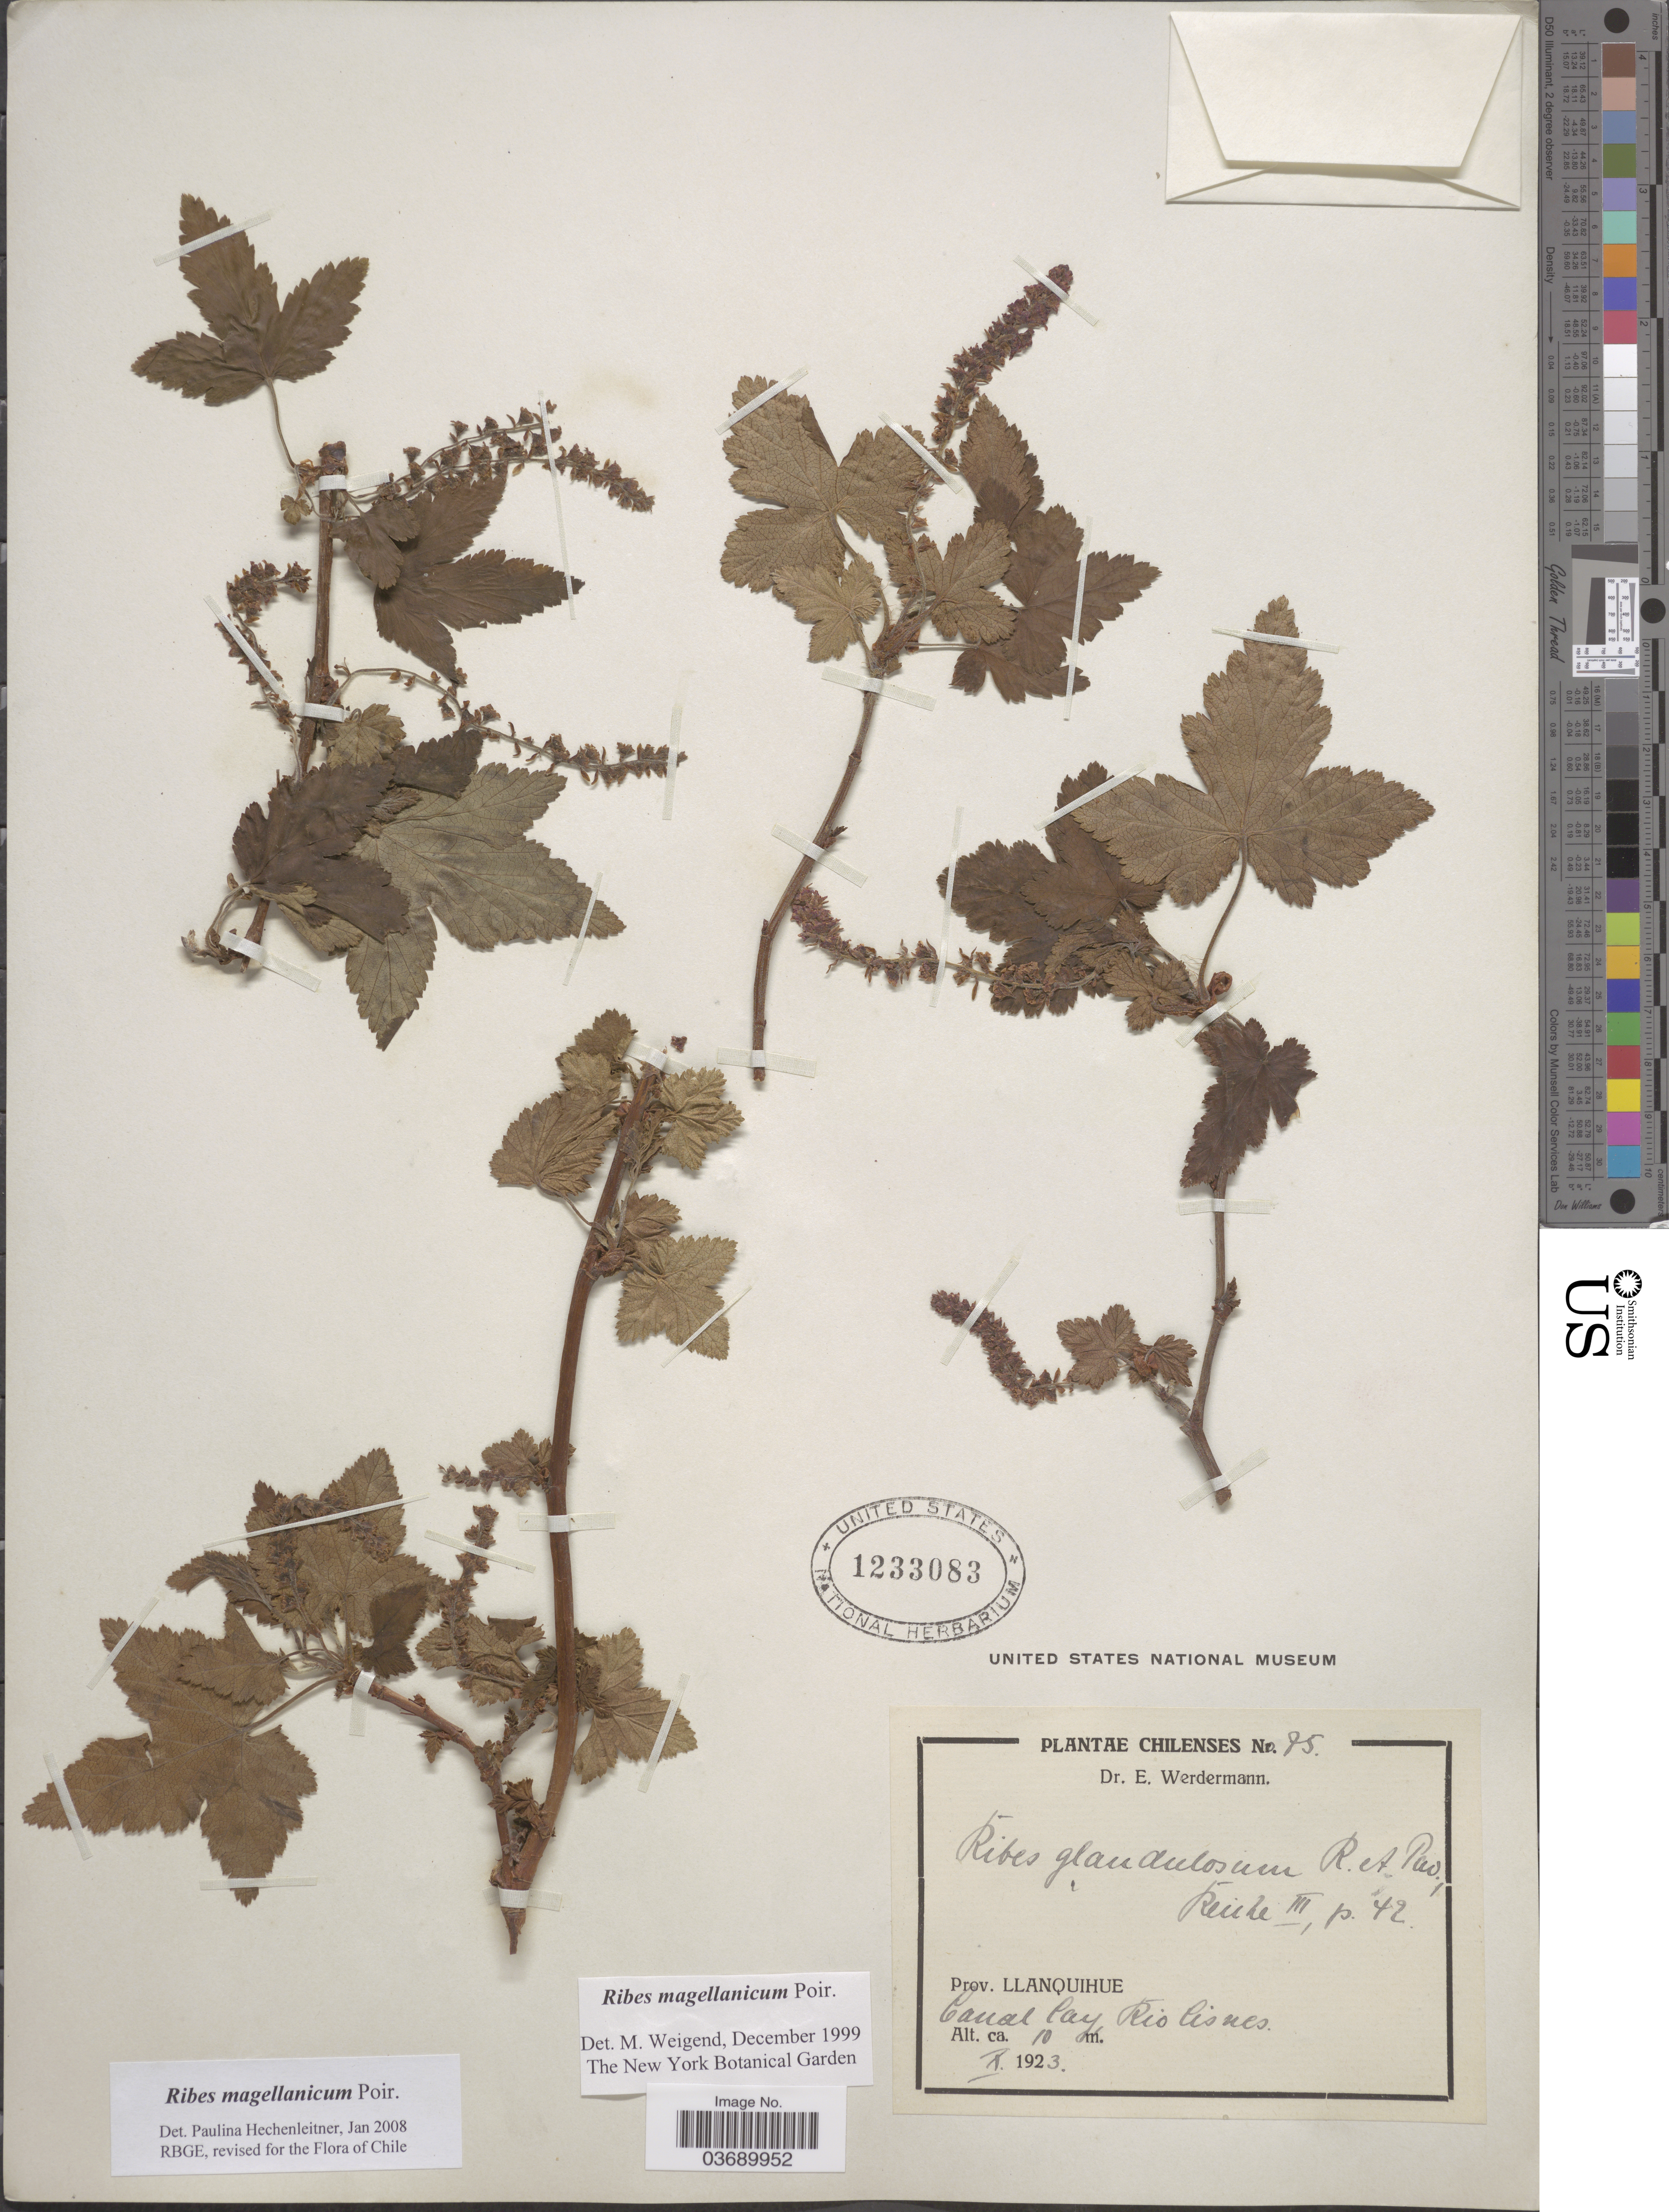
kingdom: Plantae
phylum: Tracheophyta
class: Magnoliopsida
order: Saxifragales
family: Grossulariaceae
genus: Ribes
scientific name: Ribes magellanicum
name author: Poir.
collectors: E. Werdermann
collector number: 75*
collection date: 1923-10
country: Chile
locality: Prov. Llanquihue. Canal Cay, Rio Cisnes.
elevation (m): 10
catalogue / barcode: US 1233083